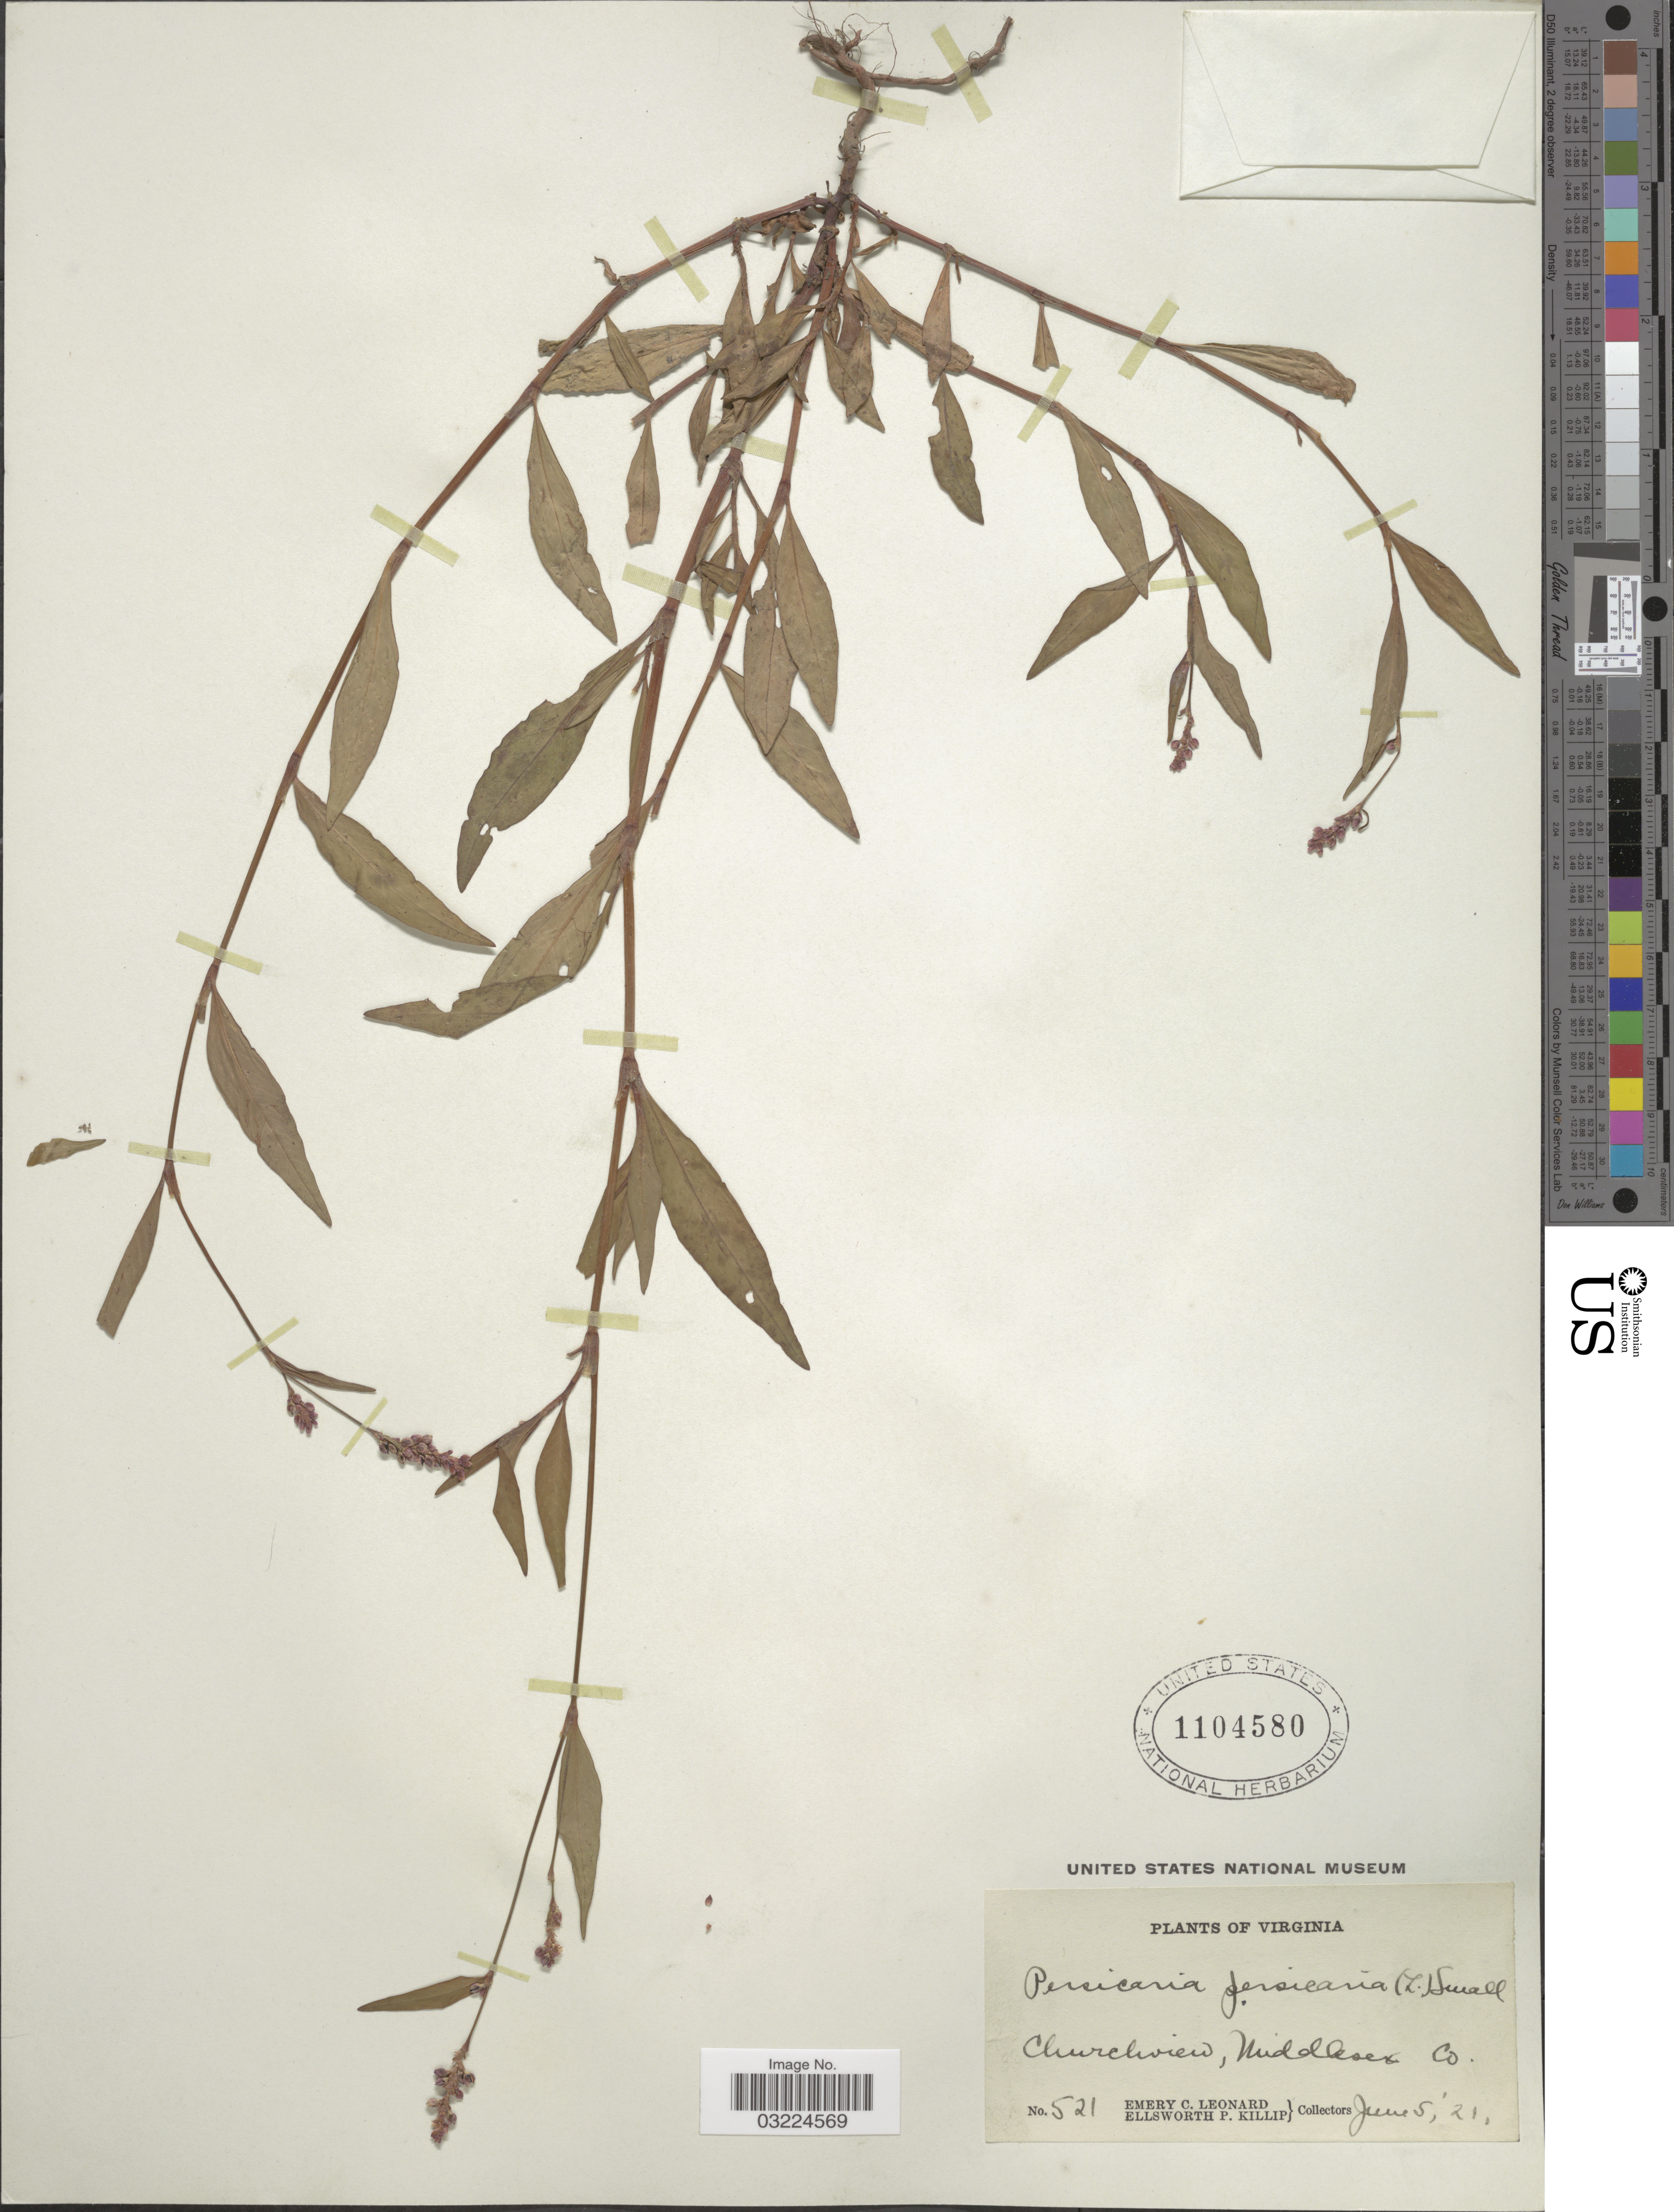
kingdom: Plantae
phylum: Tracheophyta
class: Magnoliopsida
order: Caryophyllales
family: Polygonaceae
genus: Persicaria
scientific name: Persicaria maculosa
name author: S.F. Gray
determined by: Atha, D. E.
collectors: E. C. Leonard & E. P. Killip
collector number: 521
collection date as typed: Transcribed d/m/y: 5/6/21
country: United States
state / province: Virginia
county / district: Middlesex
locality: Churchview, Middlesex Co.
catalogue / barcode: US 1104580